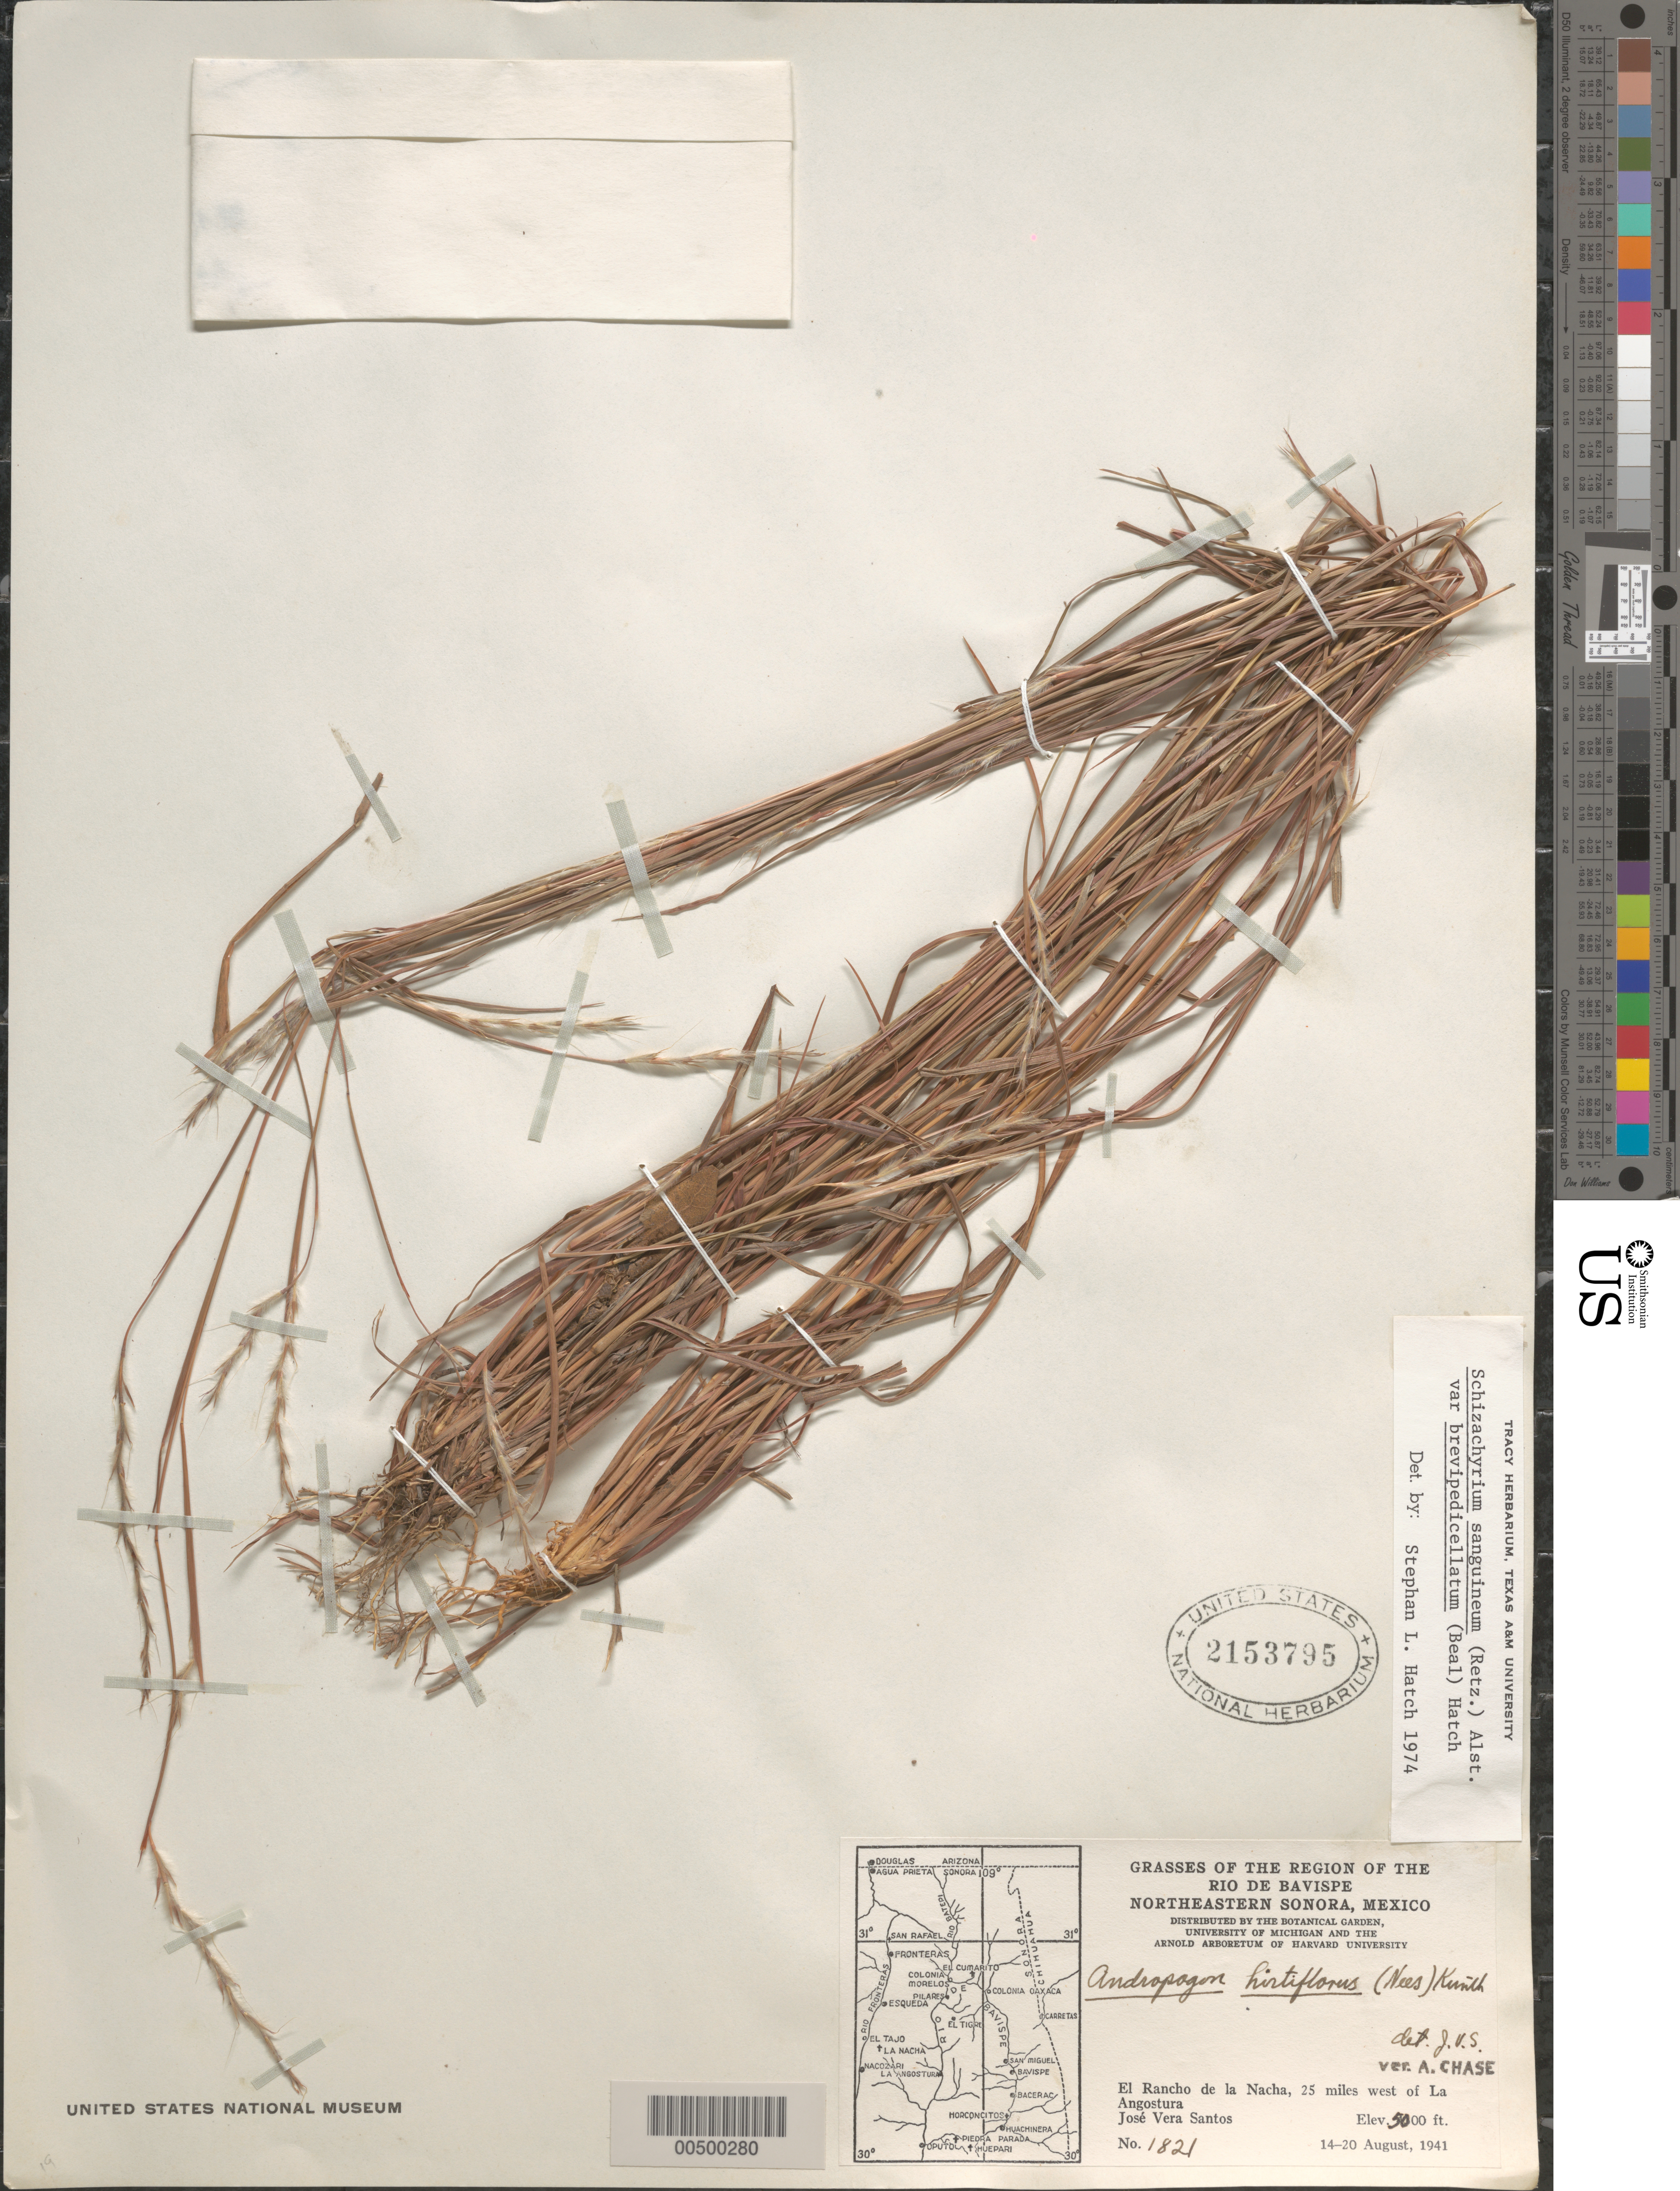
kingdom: Plantae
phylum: Tracheophyta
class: Liliopsida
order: Poales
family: Poaceae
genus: Schizachyrium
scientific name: Schizachyrium sanguineum var. brevipedicellatum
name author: (W.J. Beal) S.L. Hatch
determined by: Hatch, S. L.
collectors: J. V. Santos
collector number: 1821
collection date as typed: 14 Aug 1941 to 20 Aug 1941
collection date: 1941-08-14/1941-08-20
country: Mexico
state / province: Sonora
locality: Region of the Rio de Bavispe, NE Sonora, El Rancho de la Nacha, 25 mi W of La Angostura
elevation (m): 1524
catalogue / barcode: US 2153795